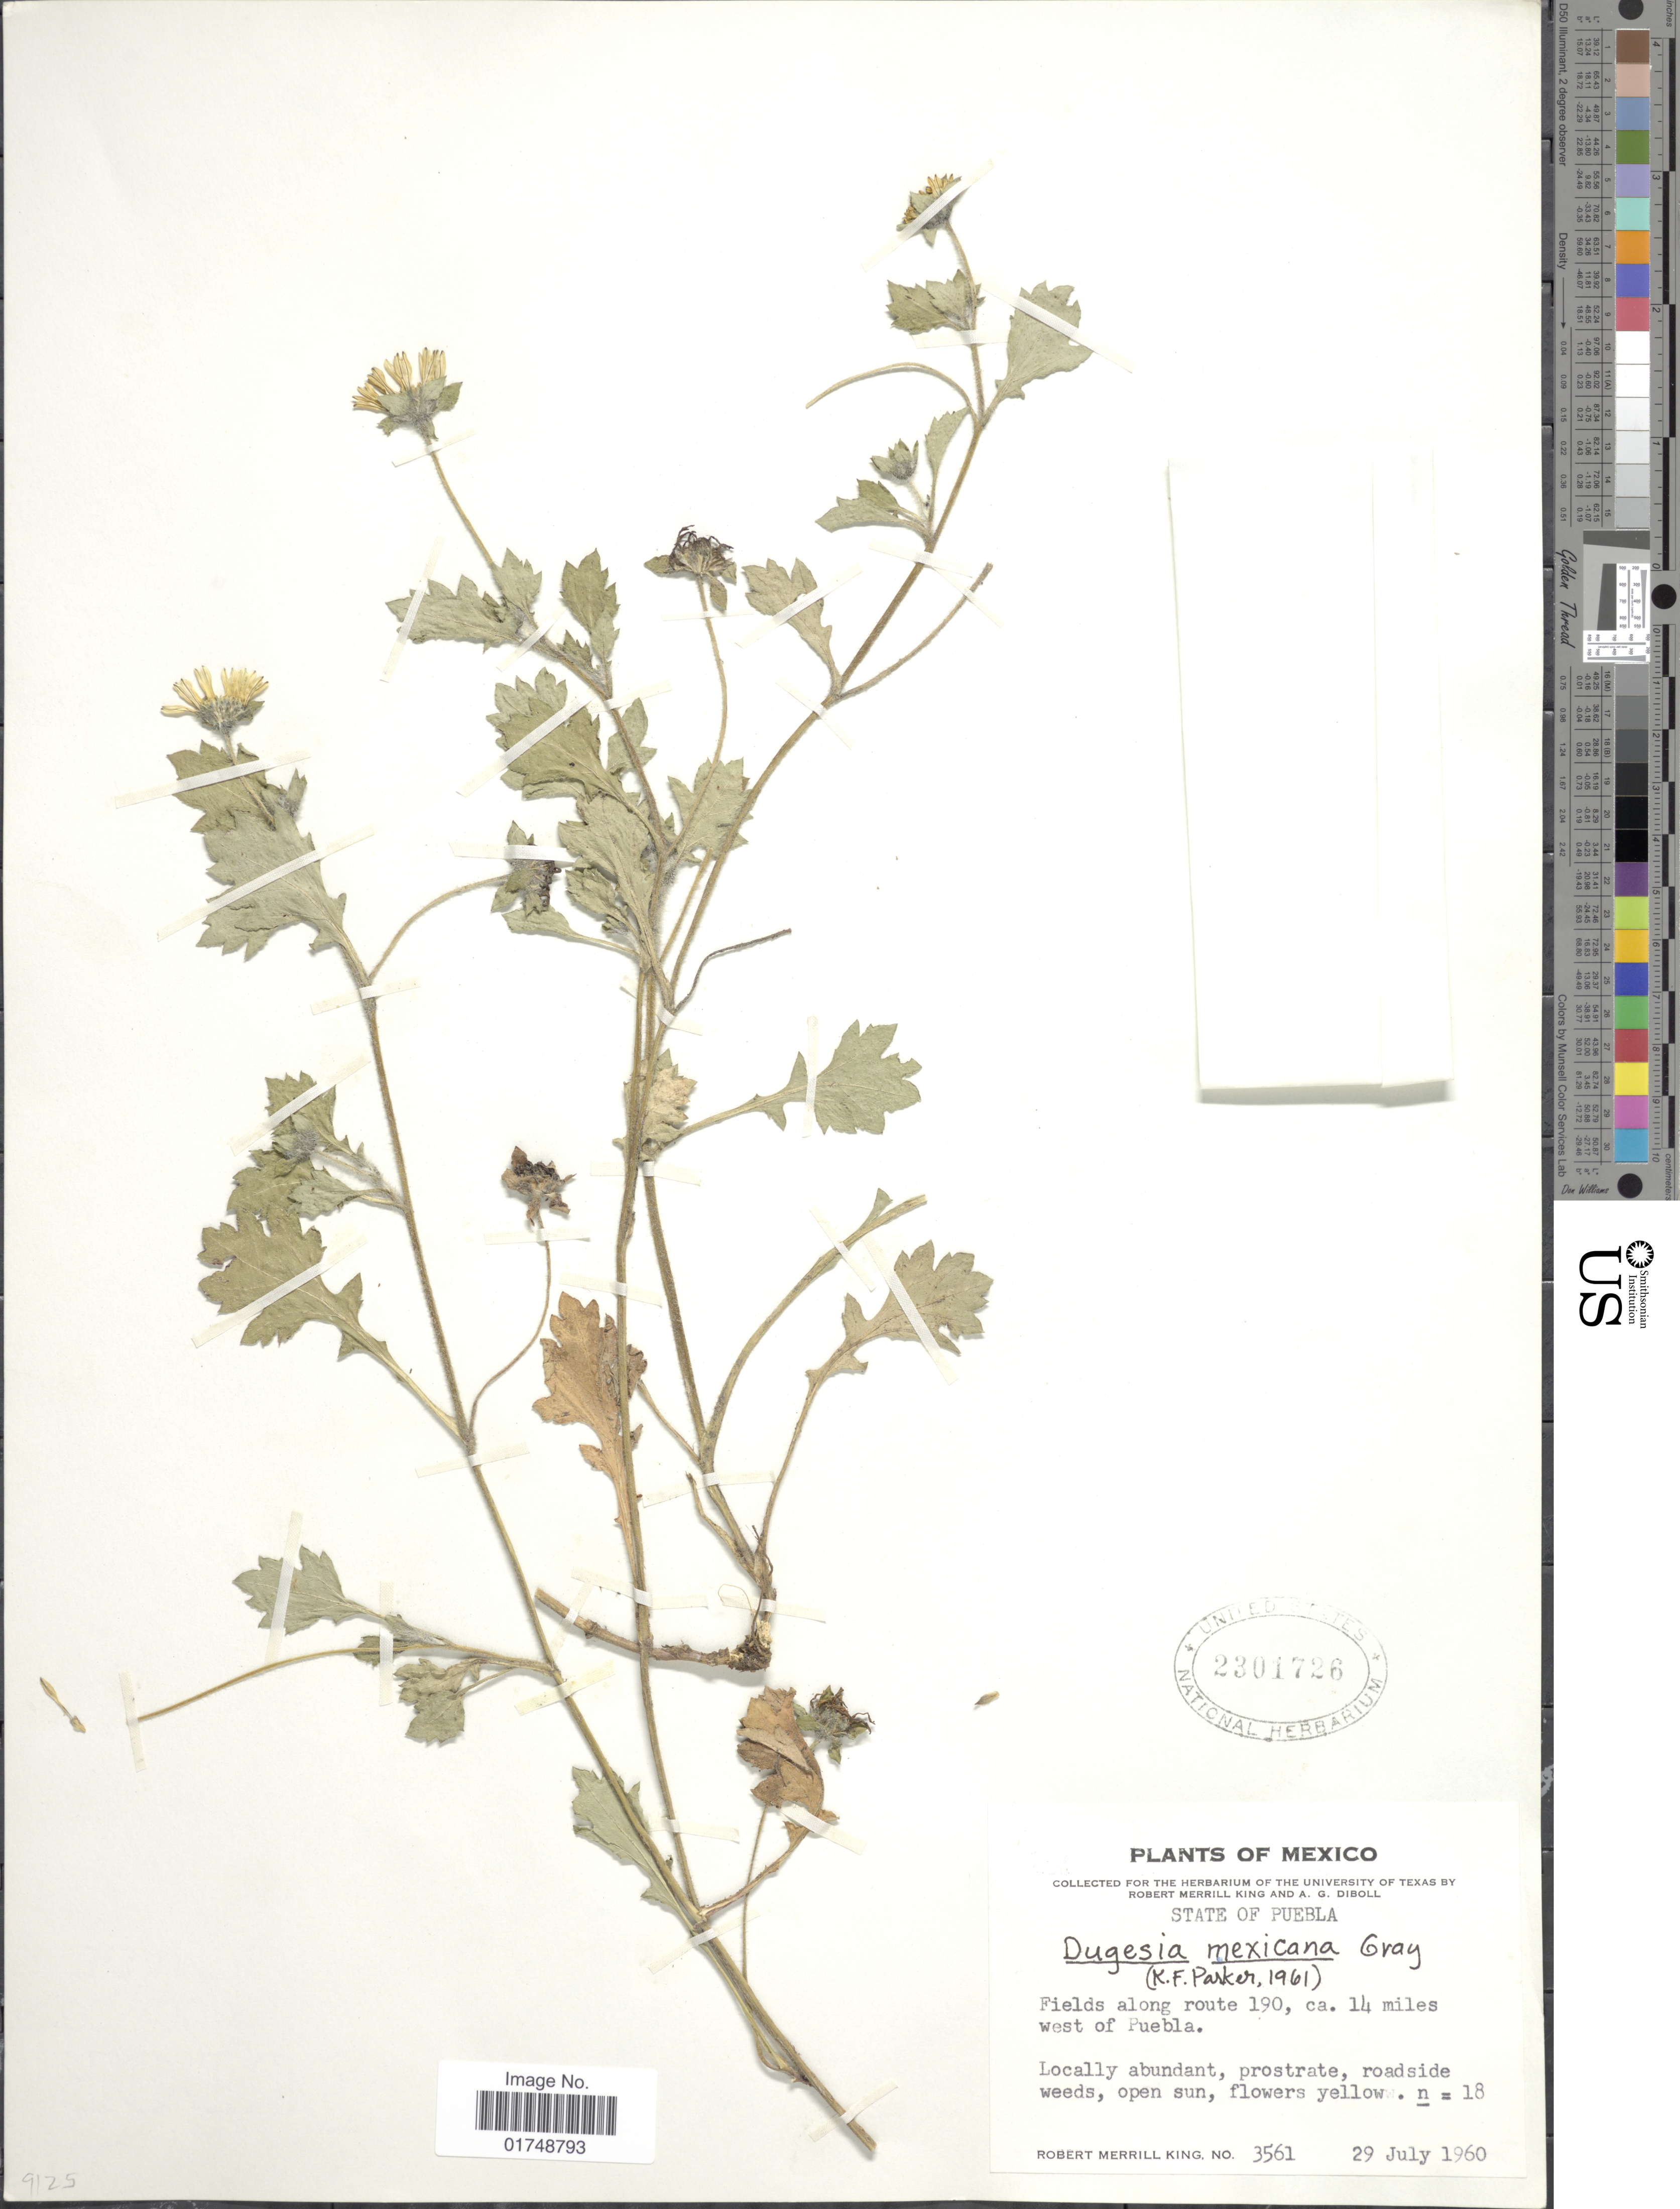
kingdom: Plantae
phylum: Tracheophyta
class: Magnoliopsida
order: Asterales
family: Asteraceae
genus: Dugesia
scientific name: Dugesia mexicana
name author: A. Gray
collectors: R. M. King & A. Diboll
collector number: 3561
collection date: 1960-07-29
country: Mexico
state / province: Puebla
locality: State of Puebla. Fields along route 190, ca. 14 miles west of Puebla.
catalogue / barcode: US 2301726